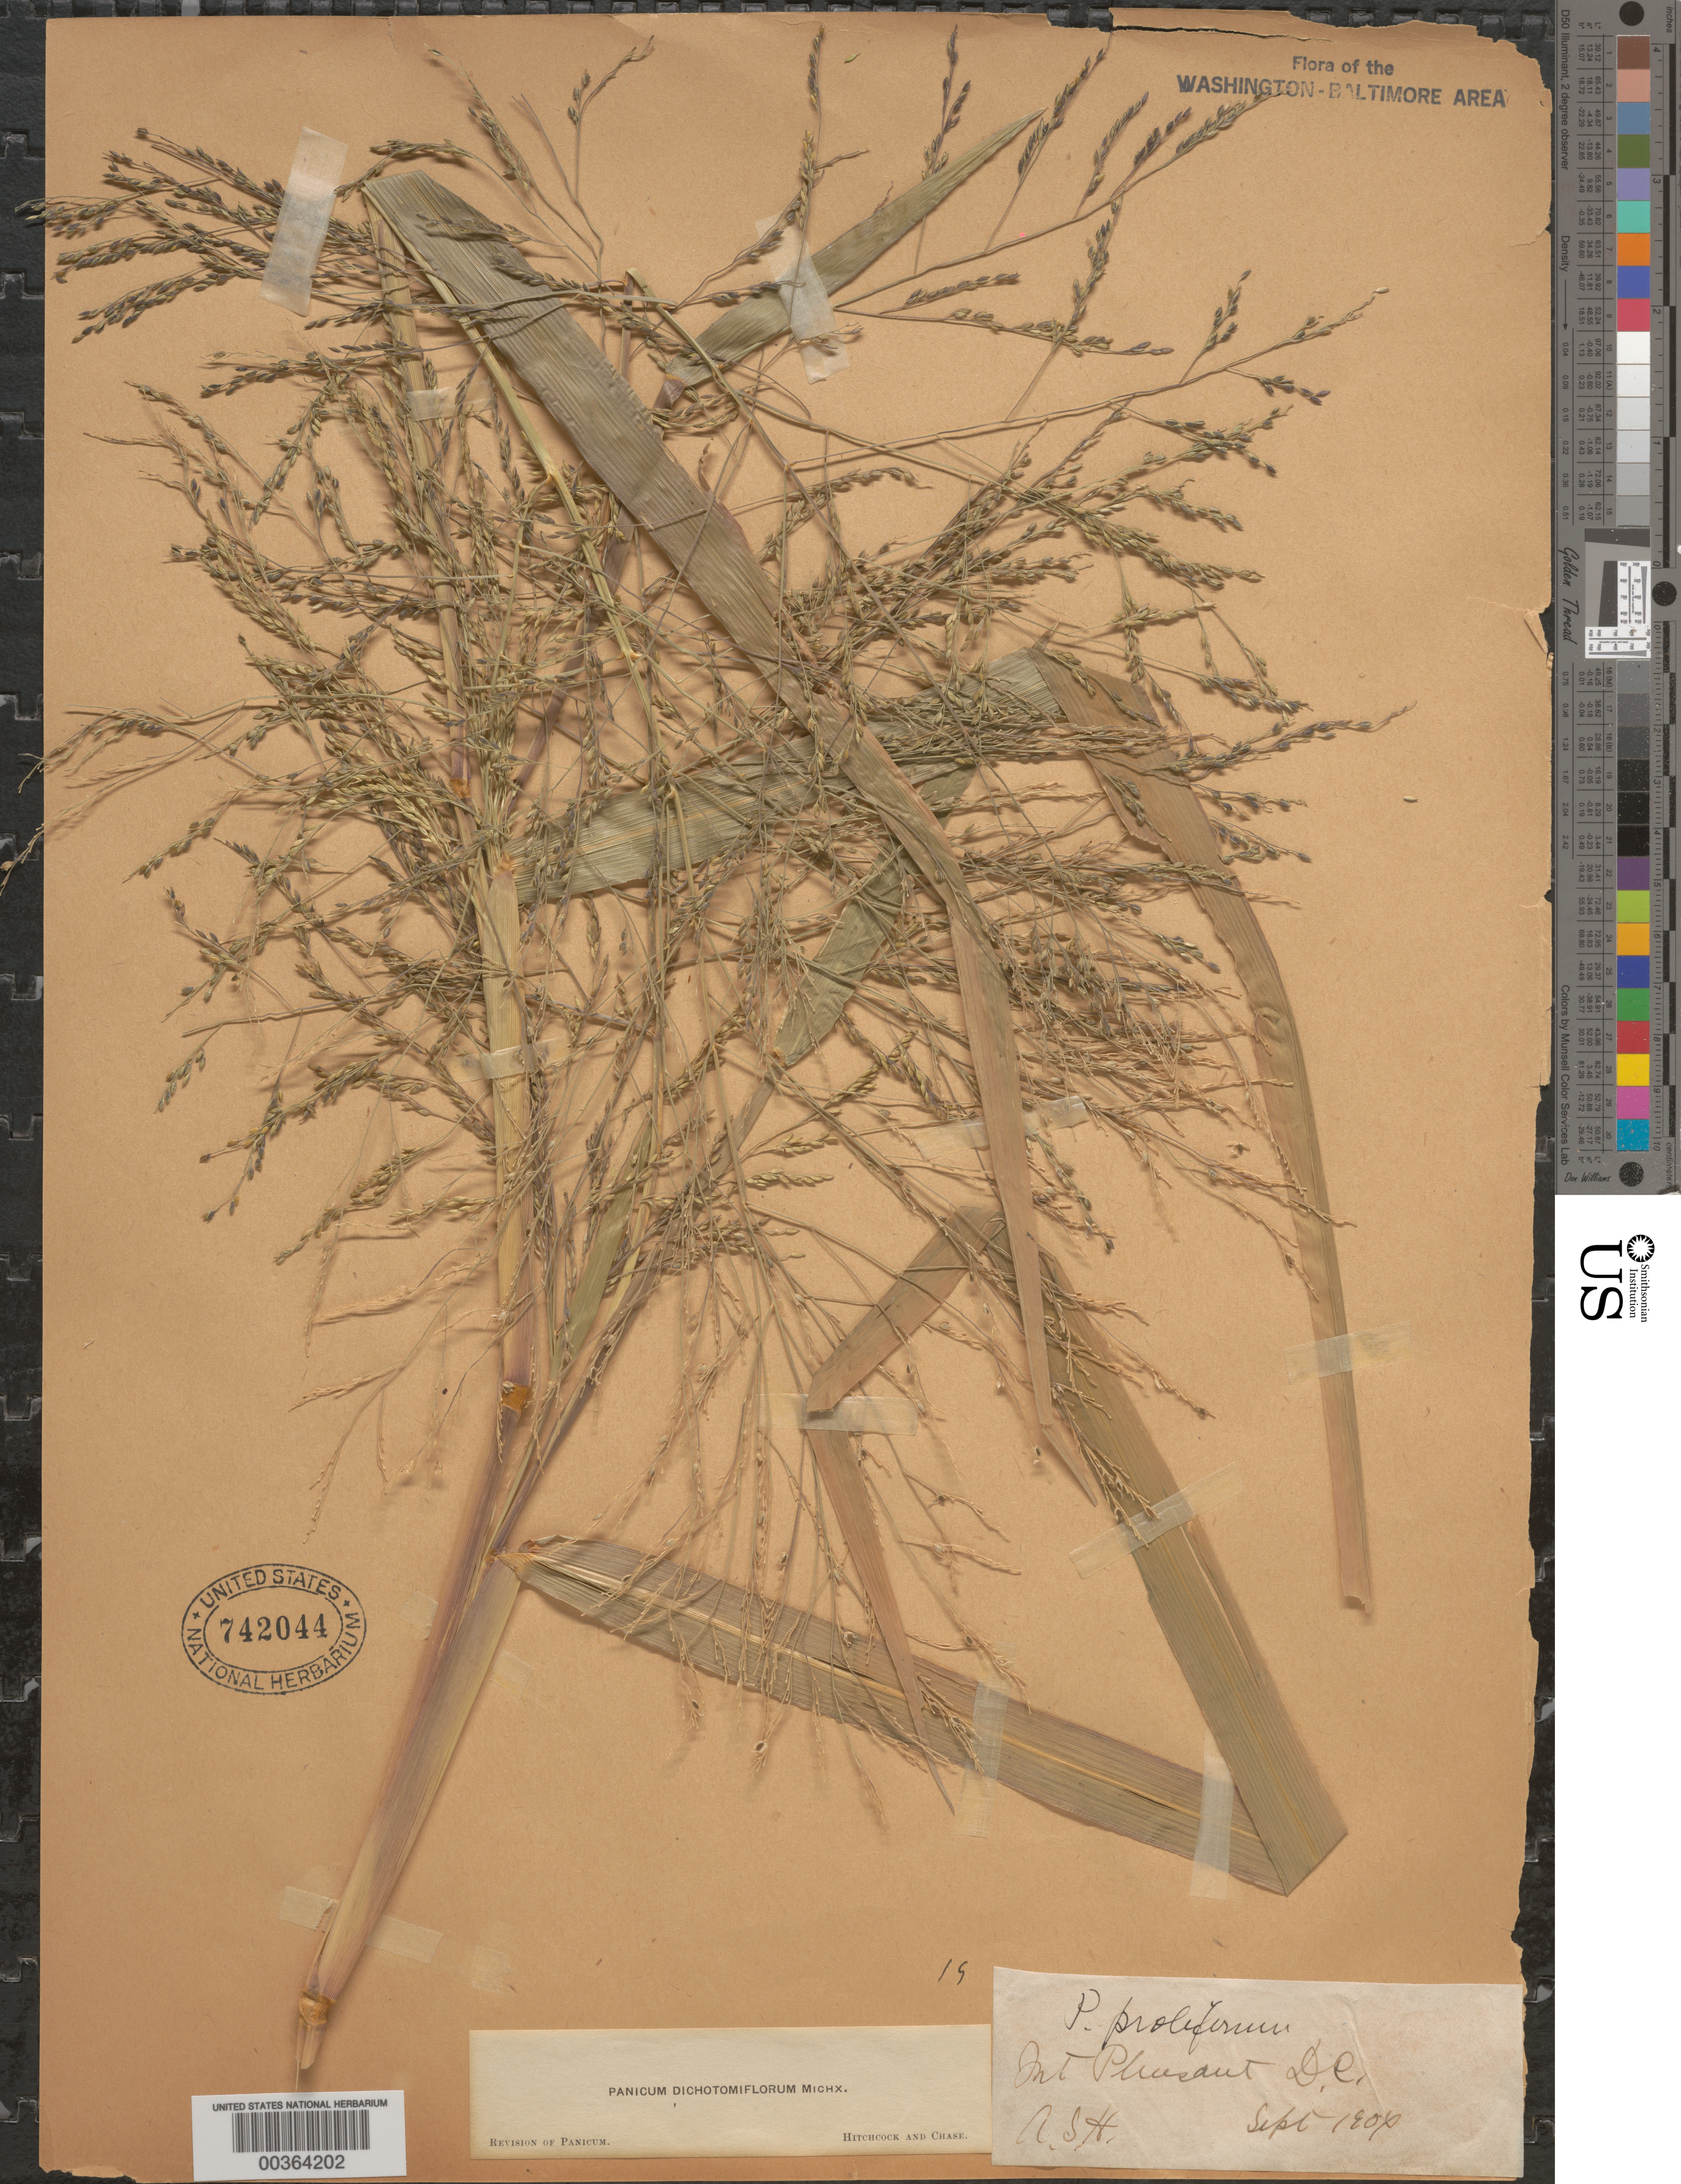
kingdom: Plantae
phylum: Tracheophyta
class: Liliopsida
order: Poales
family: Poaceae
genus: Panicum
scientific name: Panicum dichotomiflorum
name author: Michx.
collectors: A. S. Hitchcock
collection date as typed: Sep 1904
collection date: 1904-09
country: United States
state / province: District of Columbia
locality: Mount Pleasant Rock Creek Park and Vicinity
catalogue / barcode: US 742044